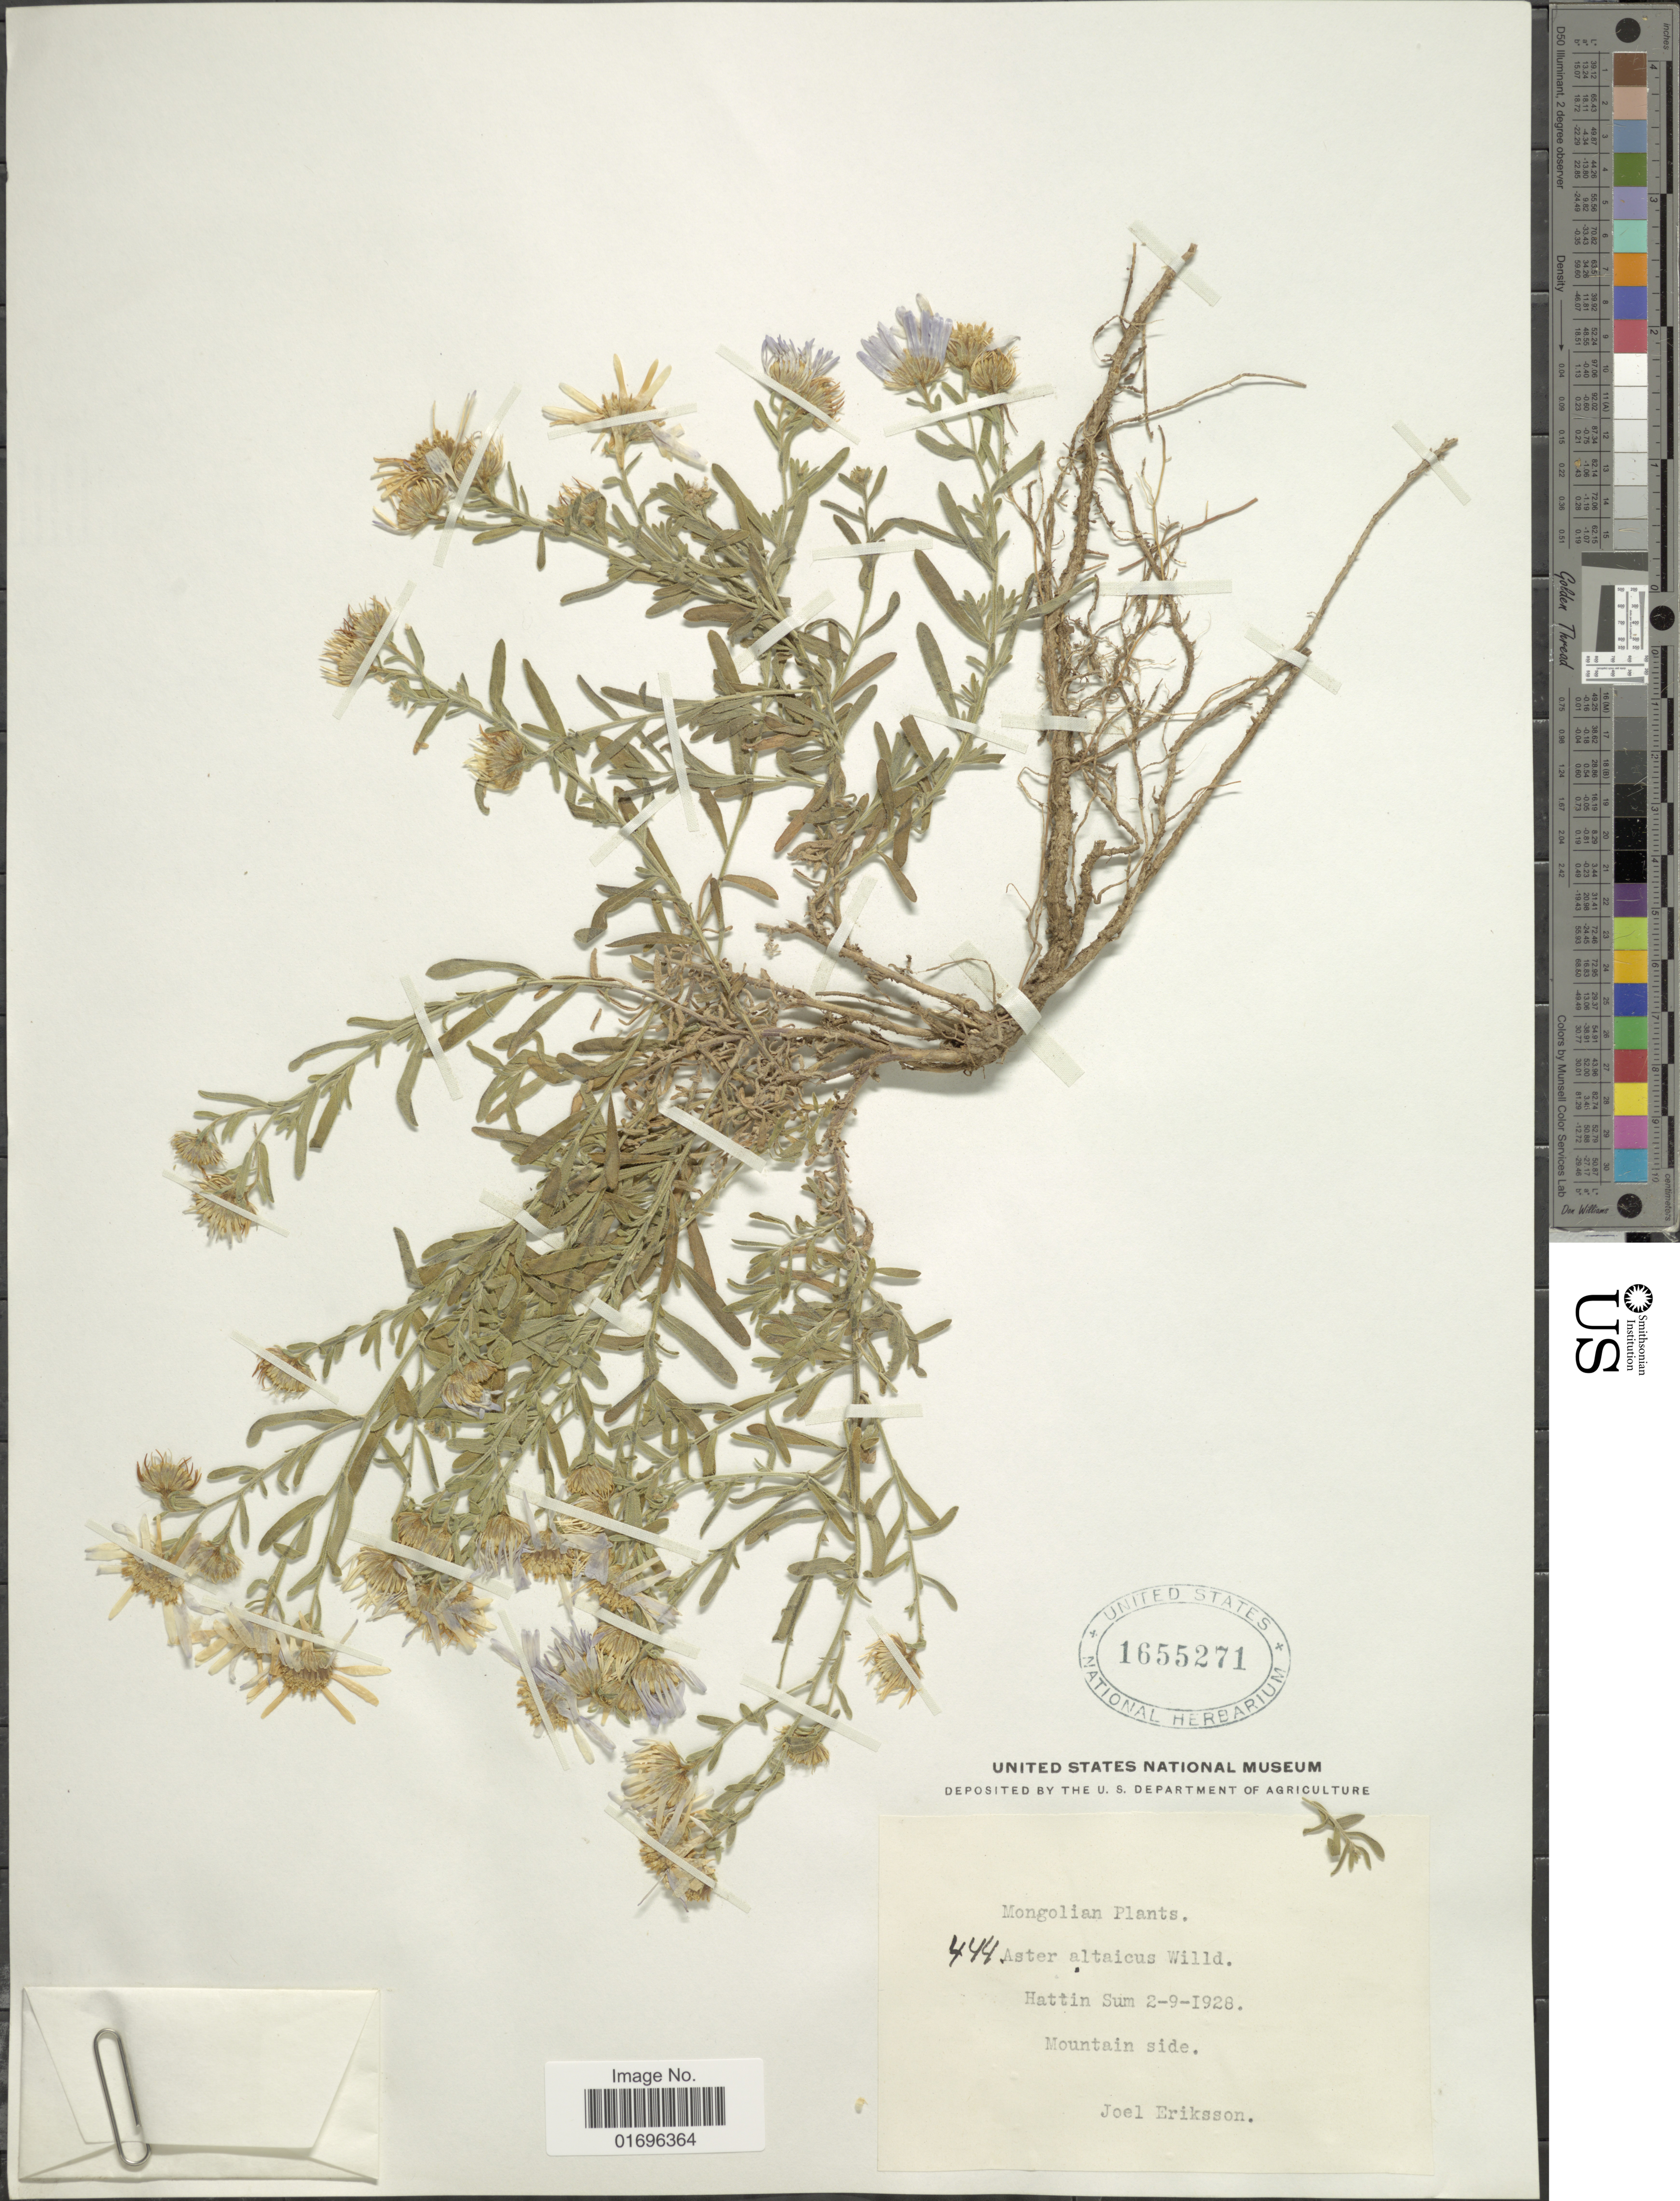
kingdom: Plantae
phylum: Tracheophyta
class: Magnoliopsida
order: Asterales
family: Asteraceae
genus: Aster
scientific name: Aster altaicus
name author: Willd.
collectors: J. Eriksson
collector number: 444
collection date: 1928-09-02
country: Mongolia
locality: Hattin Sum. Mountain side.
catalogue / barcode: US 1655271